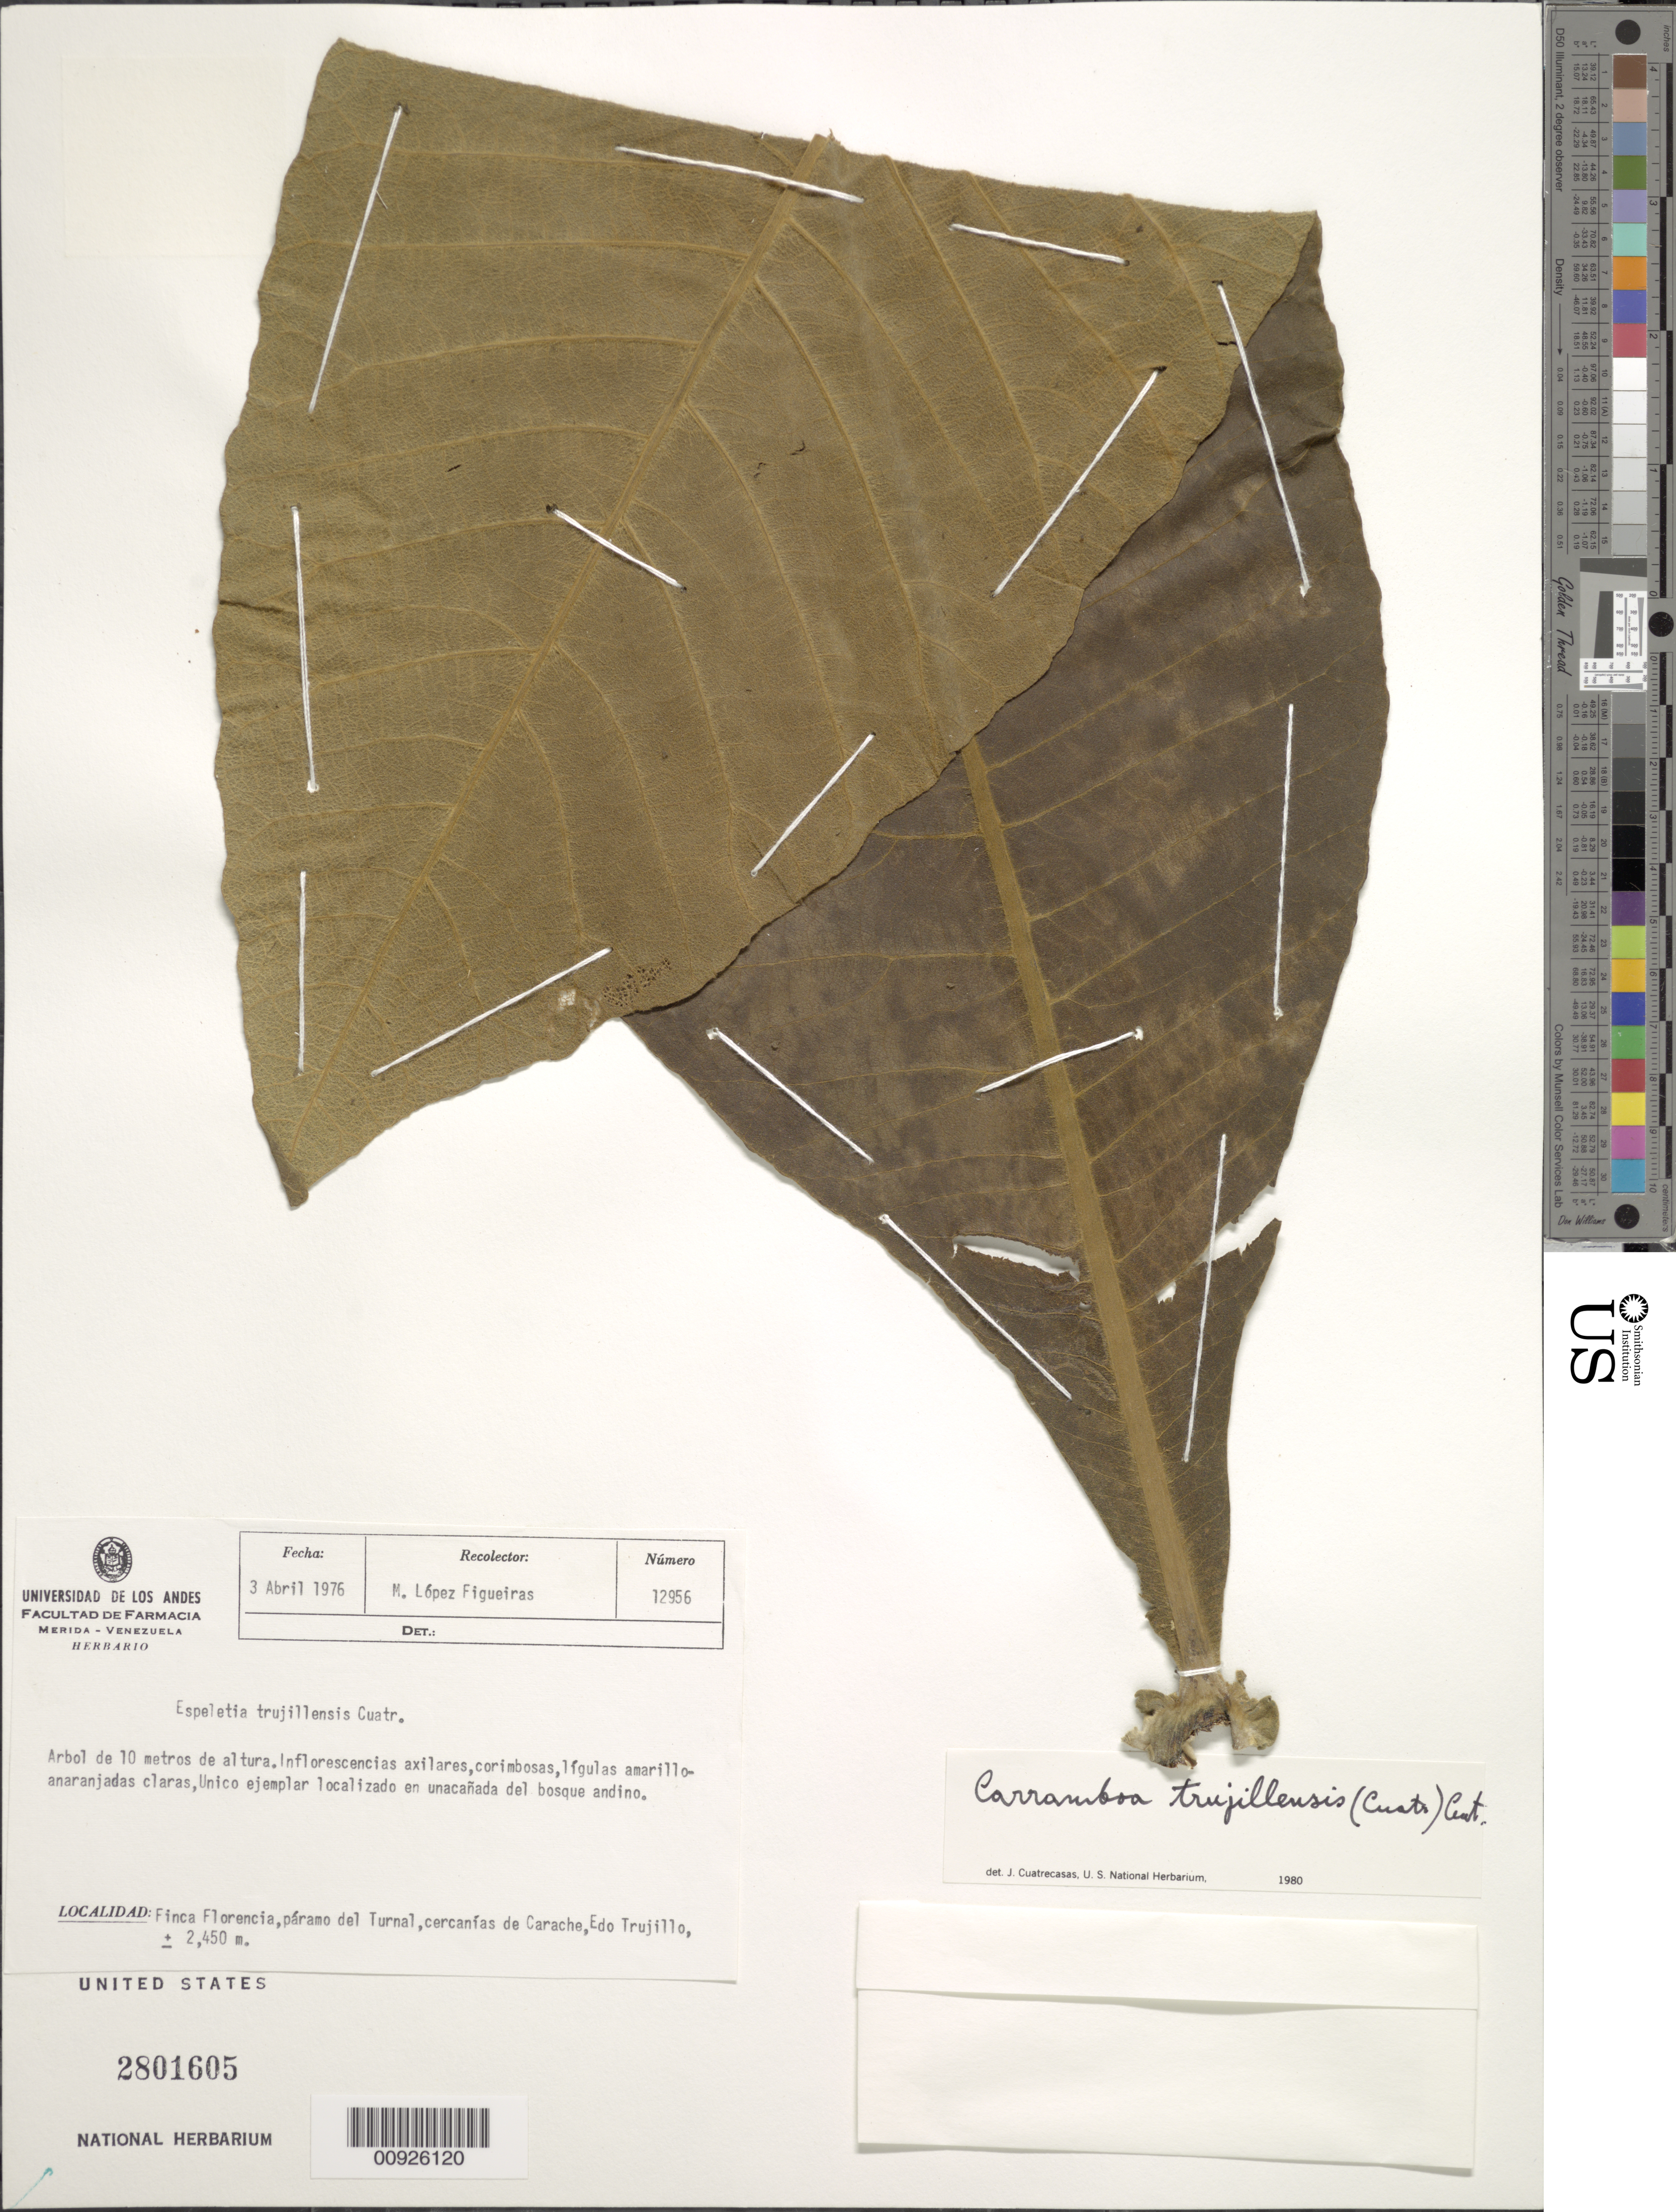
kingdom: Plantae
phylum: Tracheophyta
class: Magnoliopsida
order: Asterales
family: Asteraceae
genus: Carramboa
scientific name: Carramboa trujillensis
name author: (Cuatrec.) Cuatrec.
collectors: M. López Figueiras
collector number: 12956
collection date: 1976-04-03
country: Venezuela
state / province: Trujillo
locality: Finca Florencia, paramo del Turnal, cercanias de Carache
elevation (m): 2450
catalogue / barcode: US 2801605